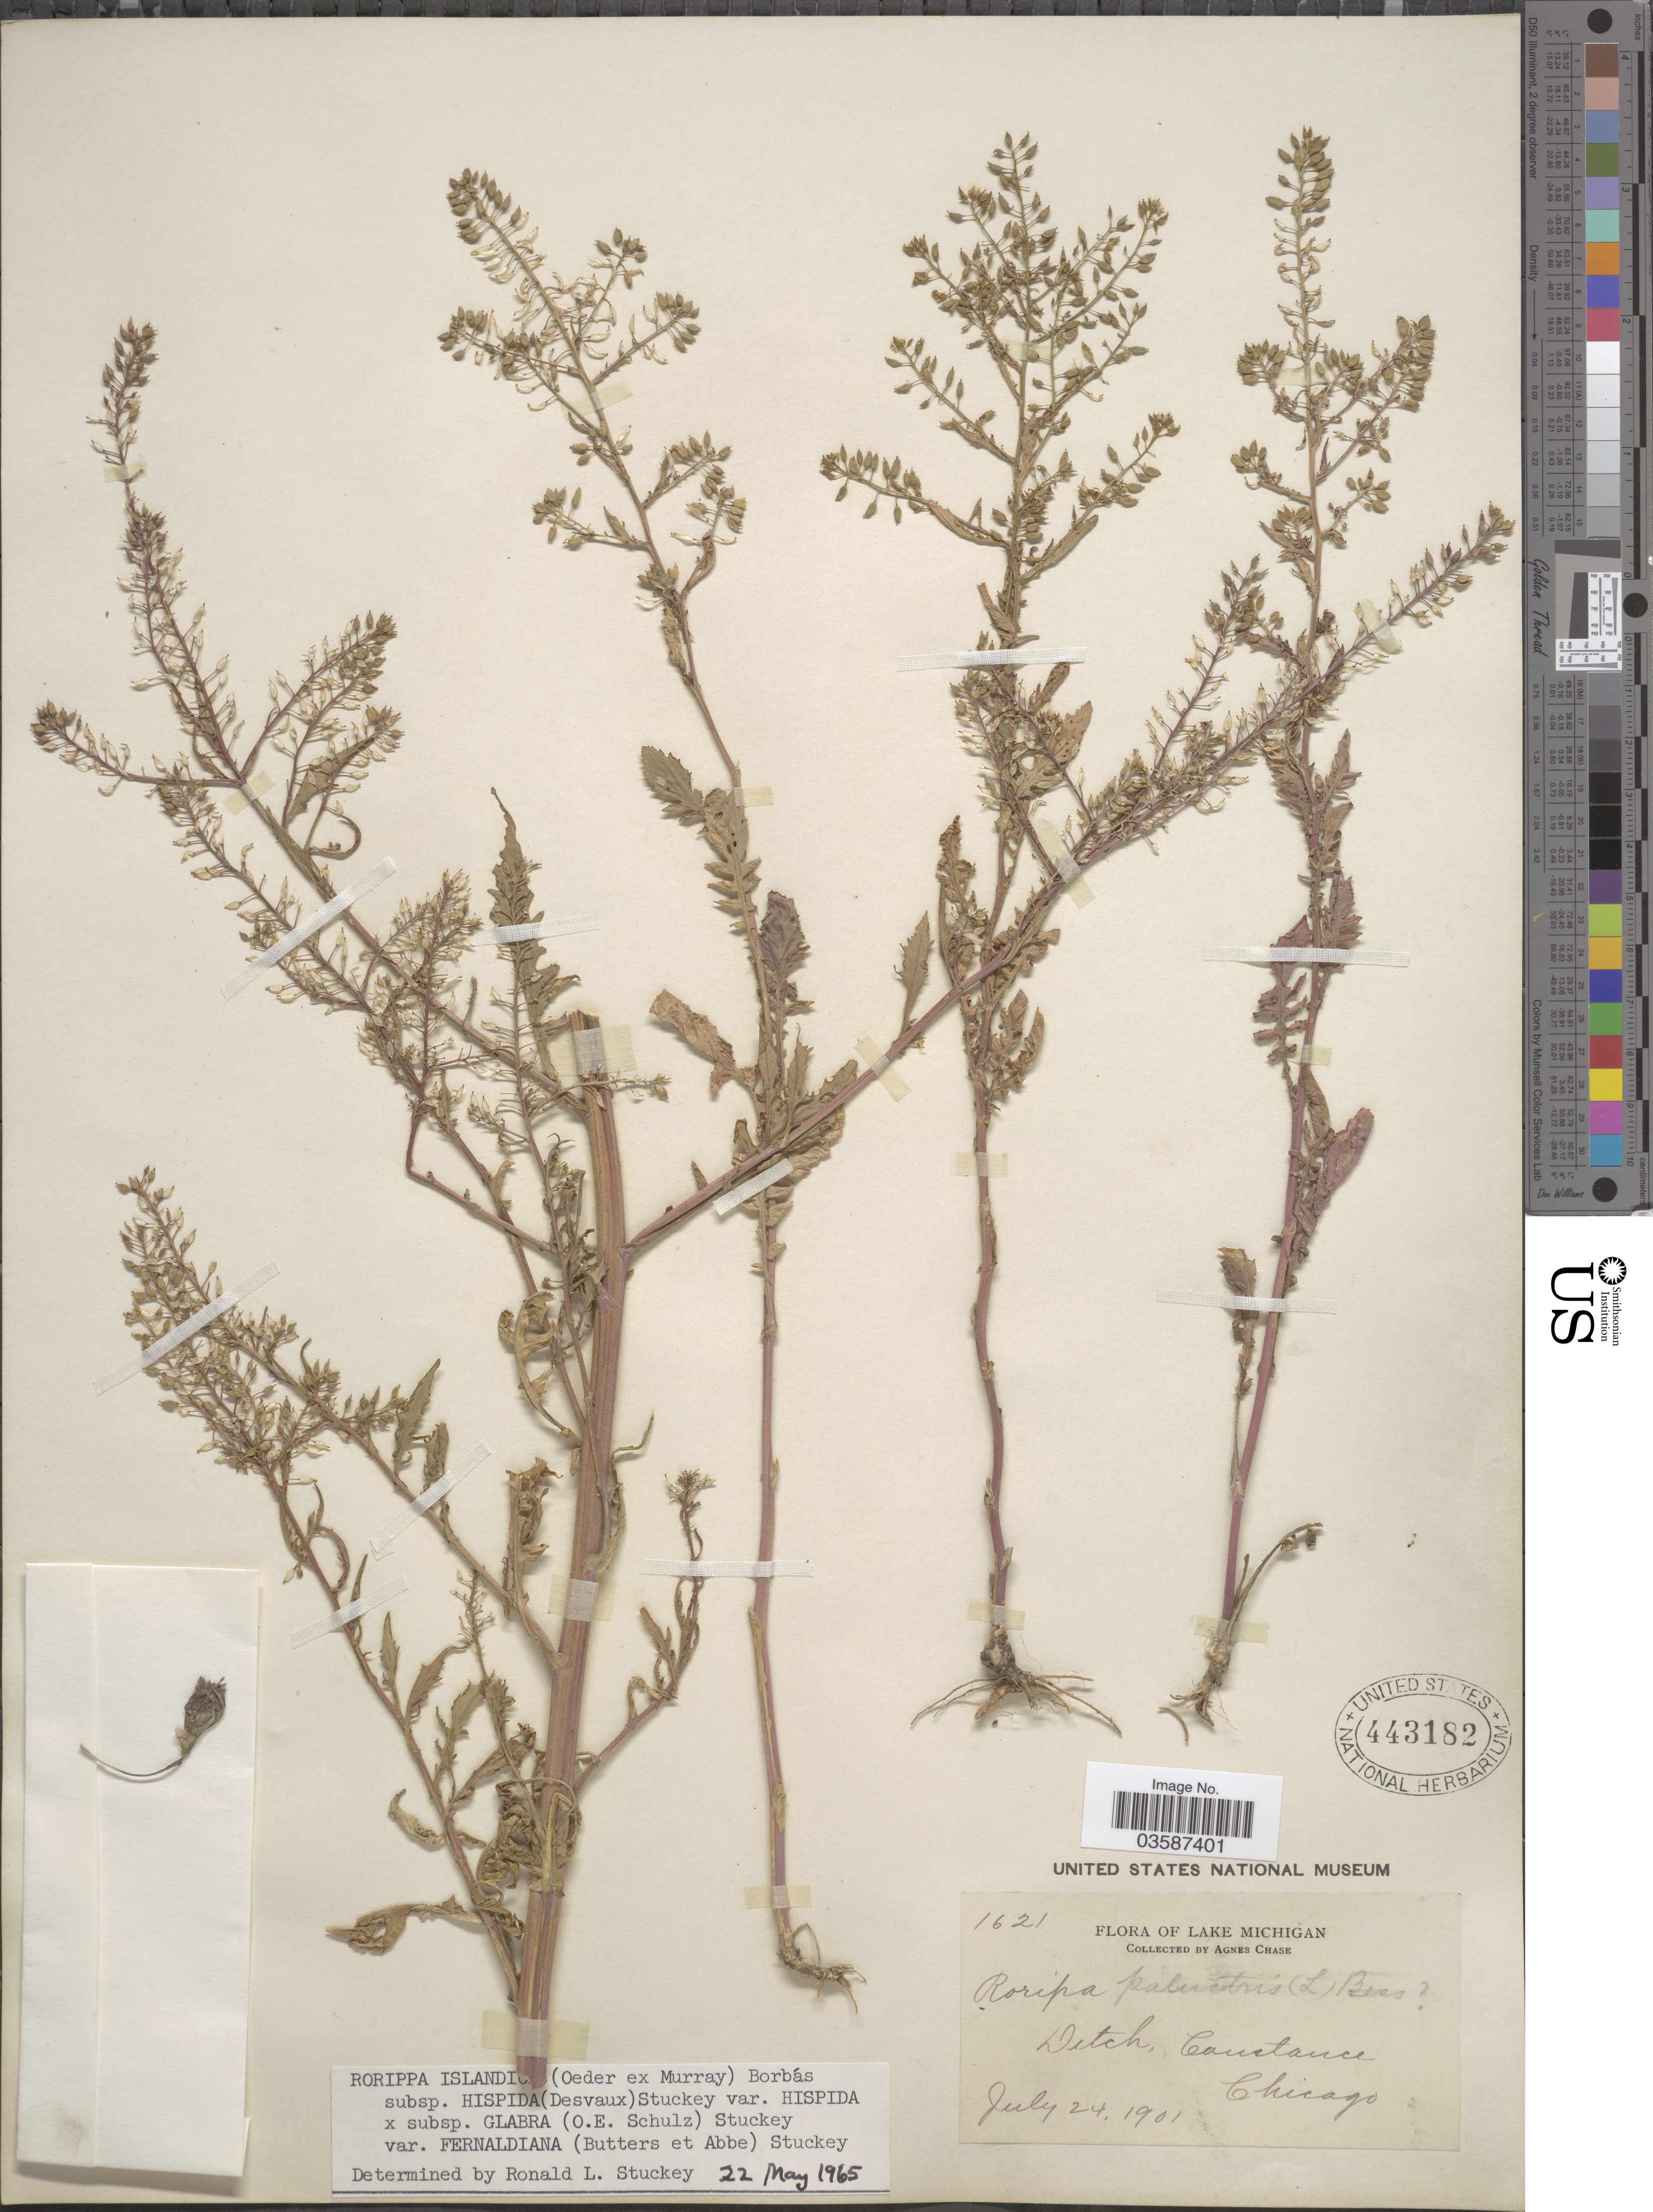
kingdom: Plantae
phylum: Tracheophyta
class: Magnoliopsida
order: Brassicales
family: Brassicaceae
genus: Rorippa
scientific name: Rorippa islandica var. hispida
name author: (Desv.) Butters & Abbe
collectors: A. Chase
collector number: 1621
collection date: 1901-07-24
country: United States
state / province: Illinois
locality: Lake Michigan. Ditch, Constance Chicago.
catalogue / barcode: US 443182